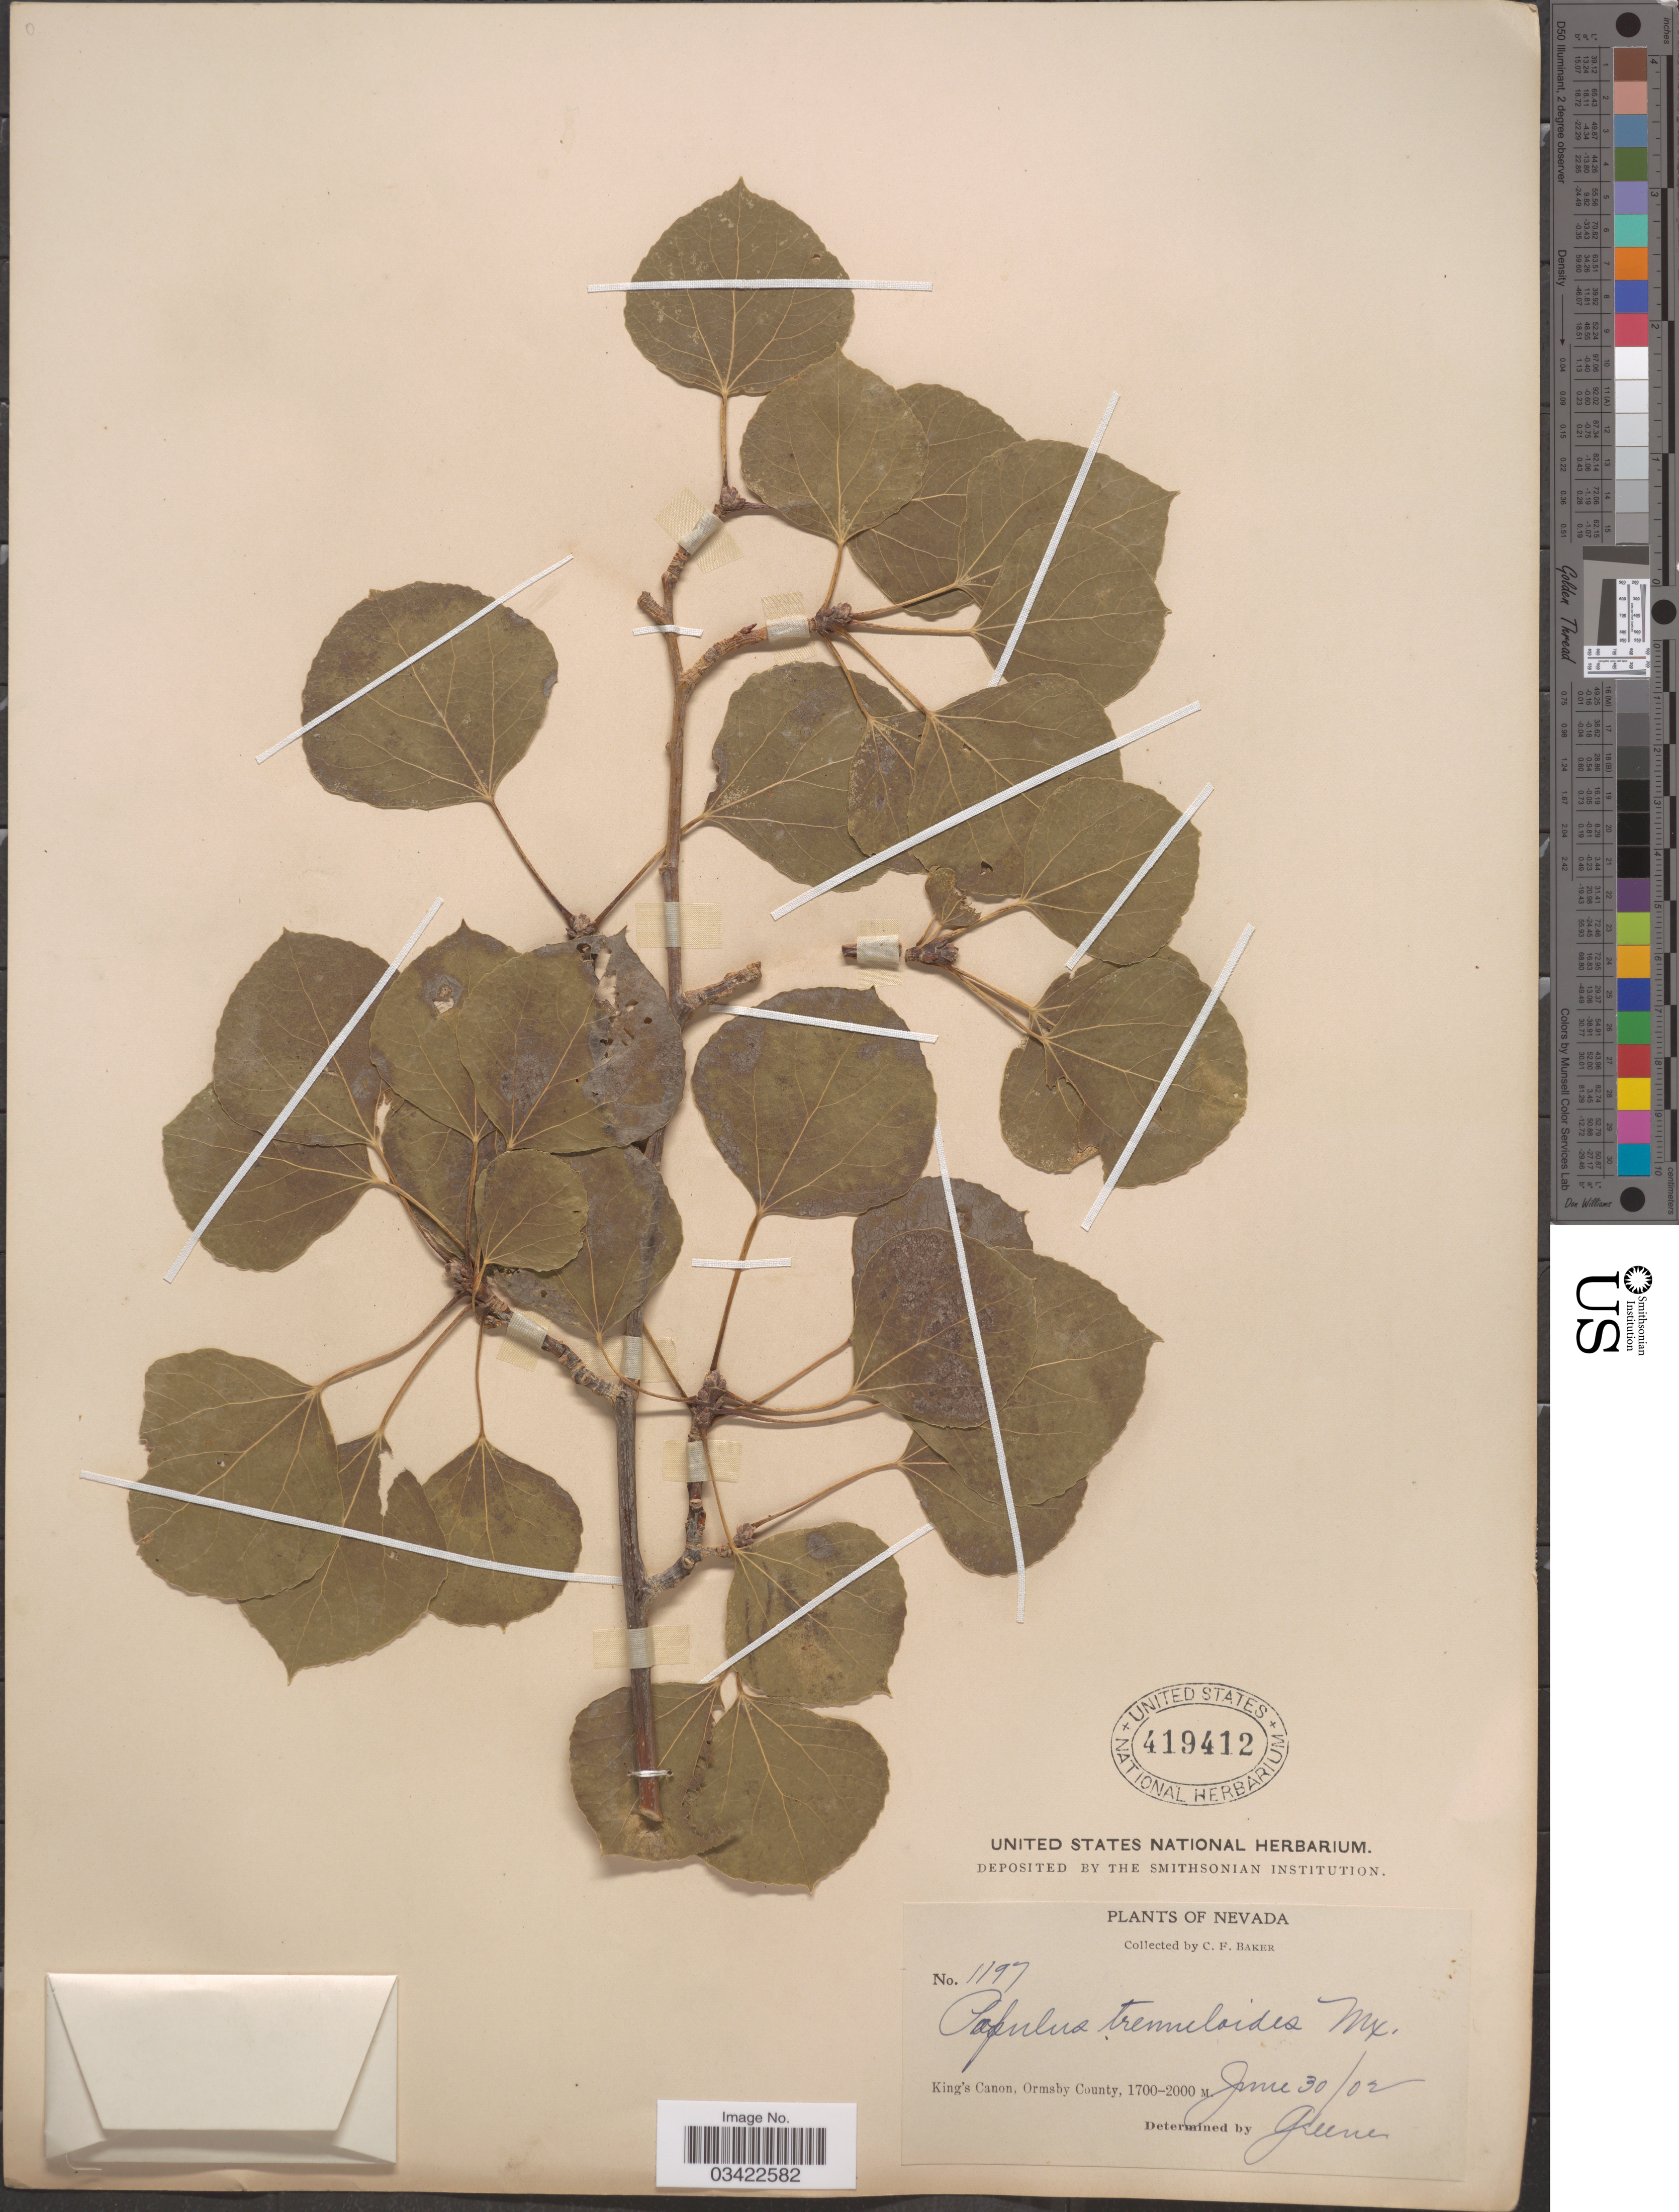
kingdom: Plantae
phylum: Tracheophyta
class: Magnoliopsida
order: Malpighiales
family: Salicaceae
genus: Populus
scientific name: Populus tremuloides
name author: Michx.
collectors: C. F. Baker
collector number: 1197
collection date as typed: Transcribed d/m/y: 30/6/2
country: United States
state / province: Nevada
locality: King's Canon, Ormsby County.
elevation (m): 1700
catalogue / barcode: US 419412